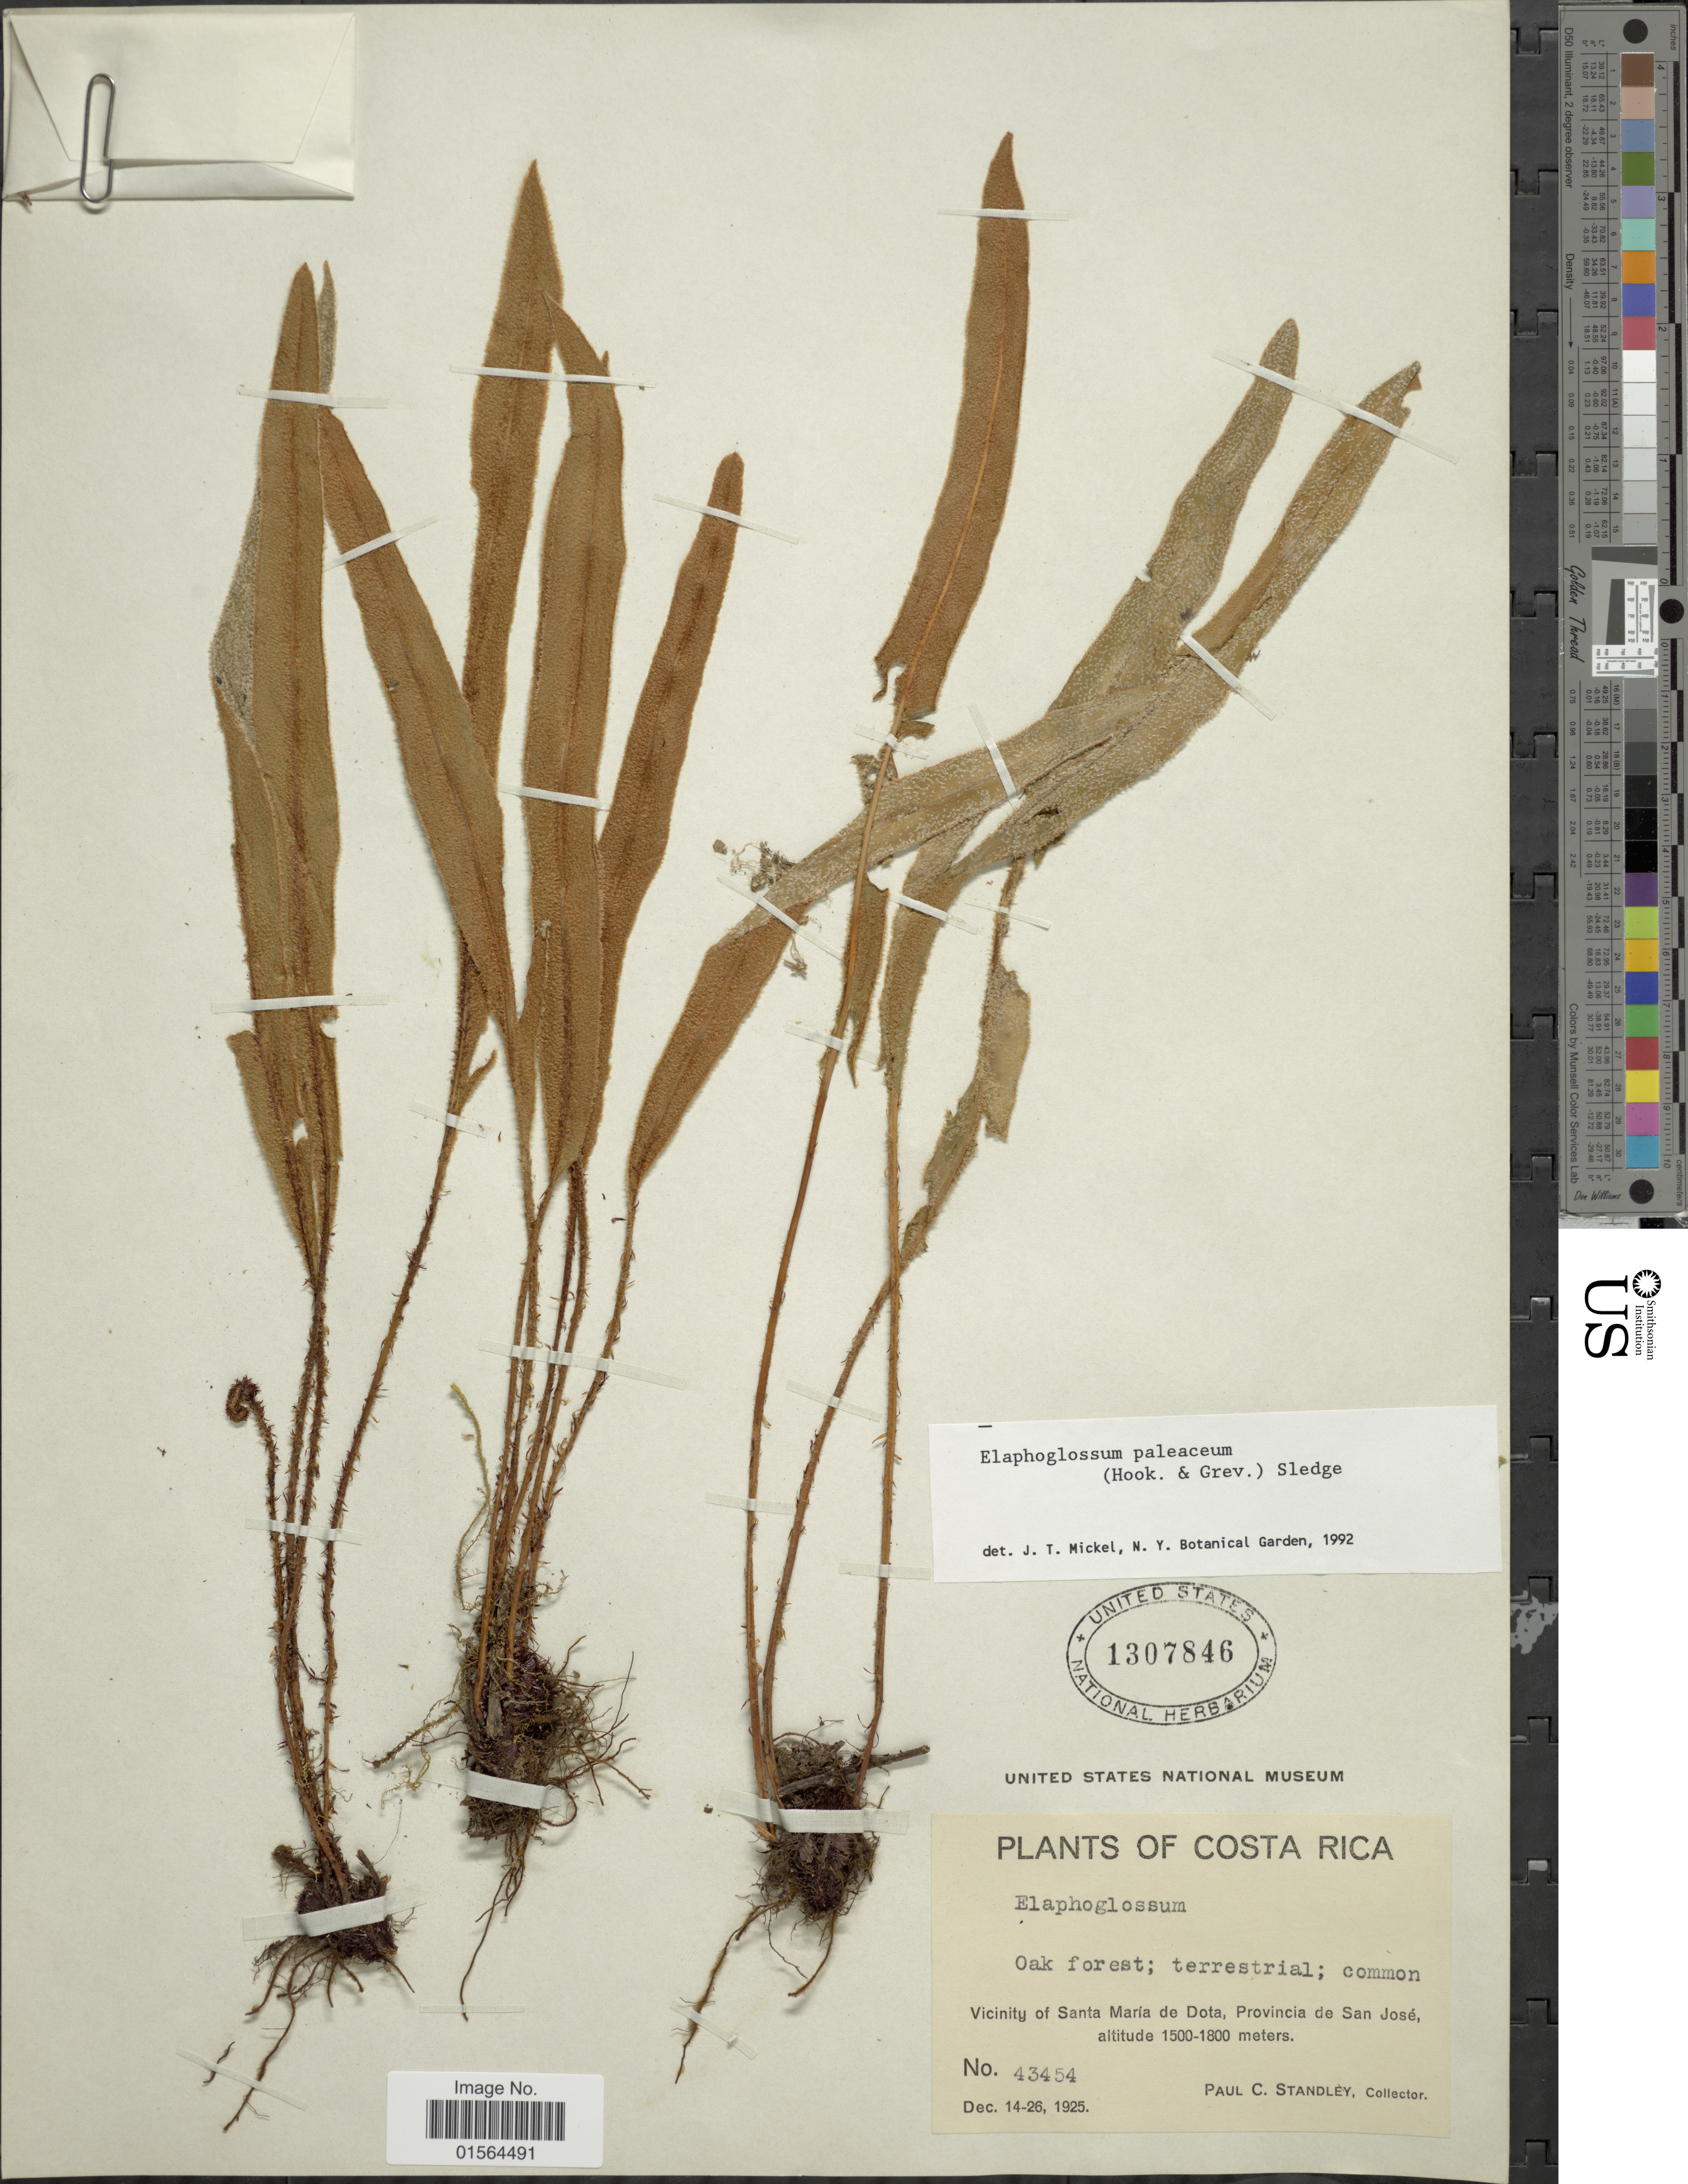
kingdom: Plantae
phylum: Tracheophyta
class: Polypodiopsida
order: Polypodiales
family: Dryopteridaceae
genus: Elaphoglossum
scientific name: Elaphoglossum paleaceum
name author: (Hook. & Grev.) Sledge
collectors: P. C. Standley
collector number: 43454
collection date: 1925-12-14/1925-12-26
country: Costa Rica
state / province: San José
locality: Vicinity of Santa Maria de Dota, Provincia de San Jose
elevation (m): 1500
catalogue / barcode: US 1307846